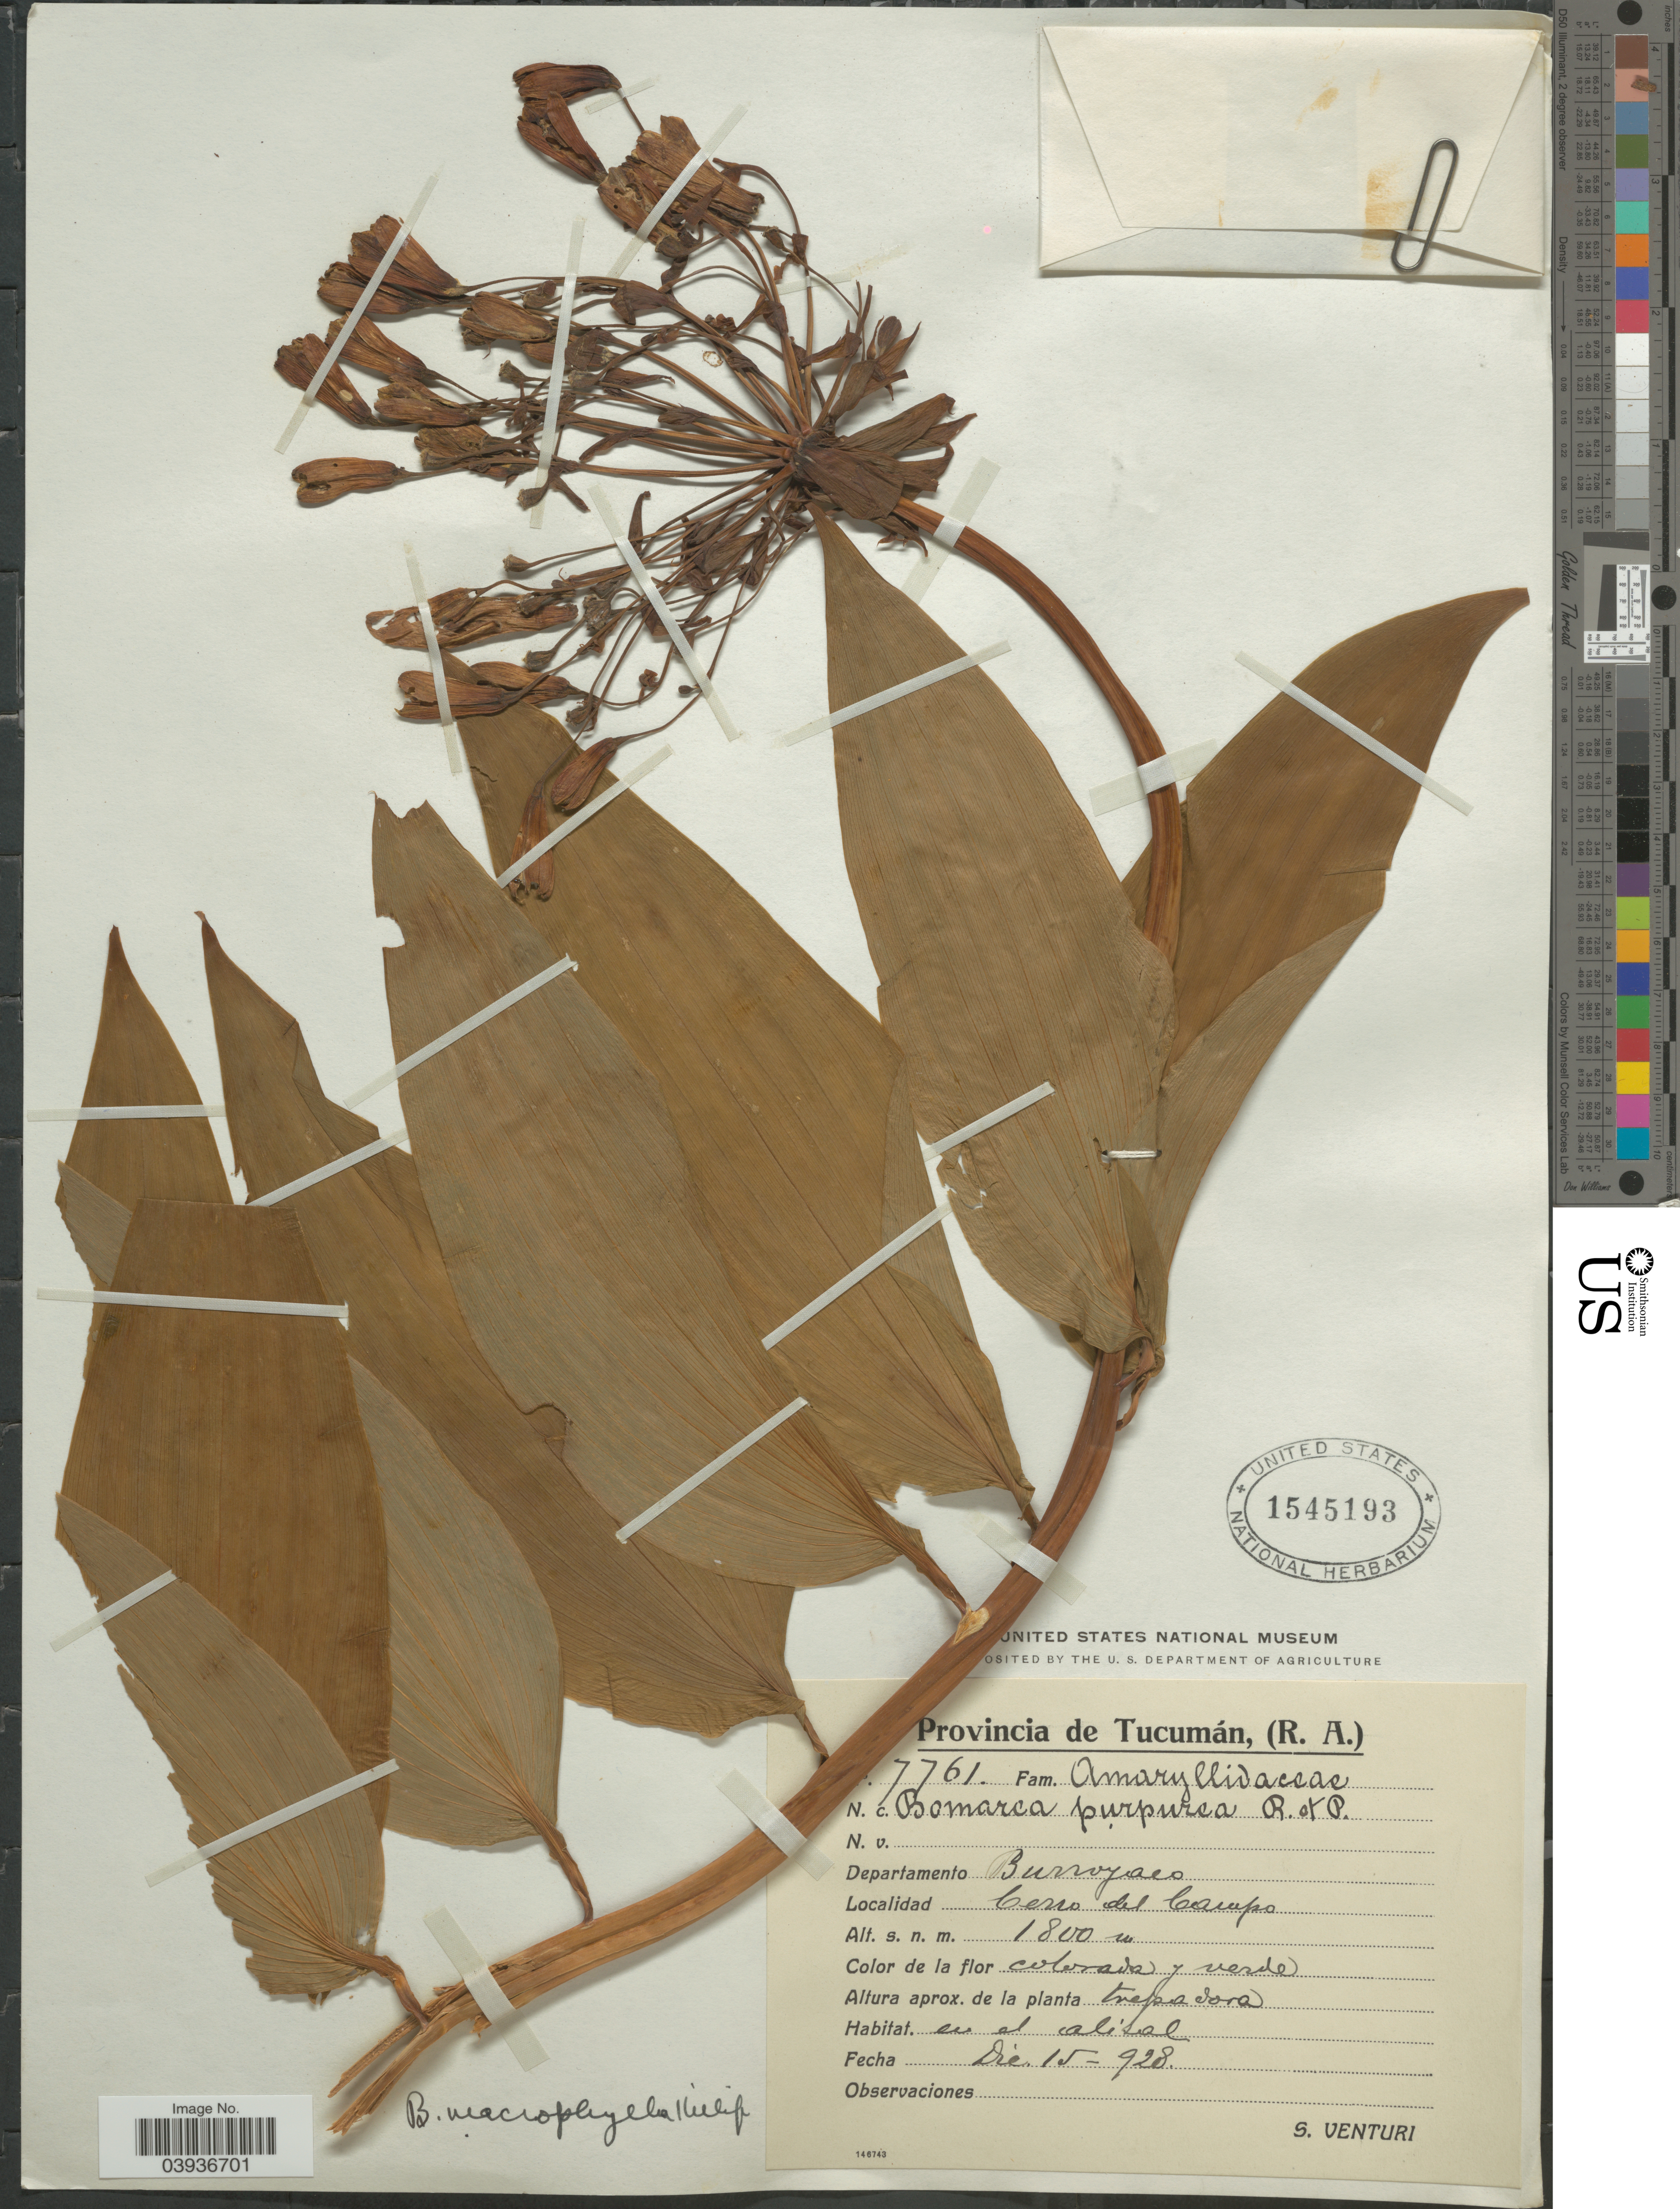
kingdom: Plantae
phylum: Tracheophyta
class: Liliopsida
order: Liliales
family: Alstroemeriaceae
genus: Bomarea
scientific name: Bomarea ovata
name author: (Cav.) Mirb.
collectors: S. Venturi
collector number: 7761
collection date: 1928-12-15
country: Argentina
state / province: Tucuman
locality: Departamento Burruyacú. Cerro del Campo.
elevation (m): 1800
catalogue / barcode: US 1545193